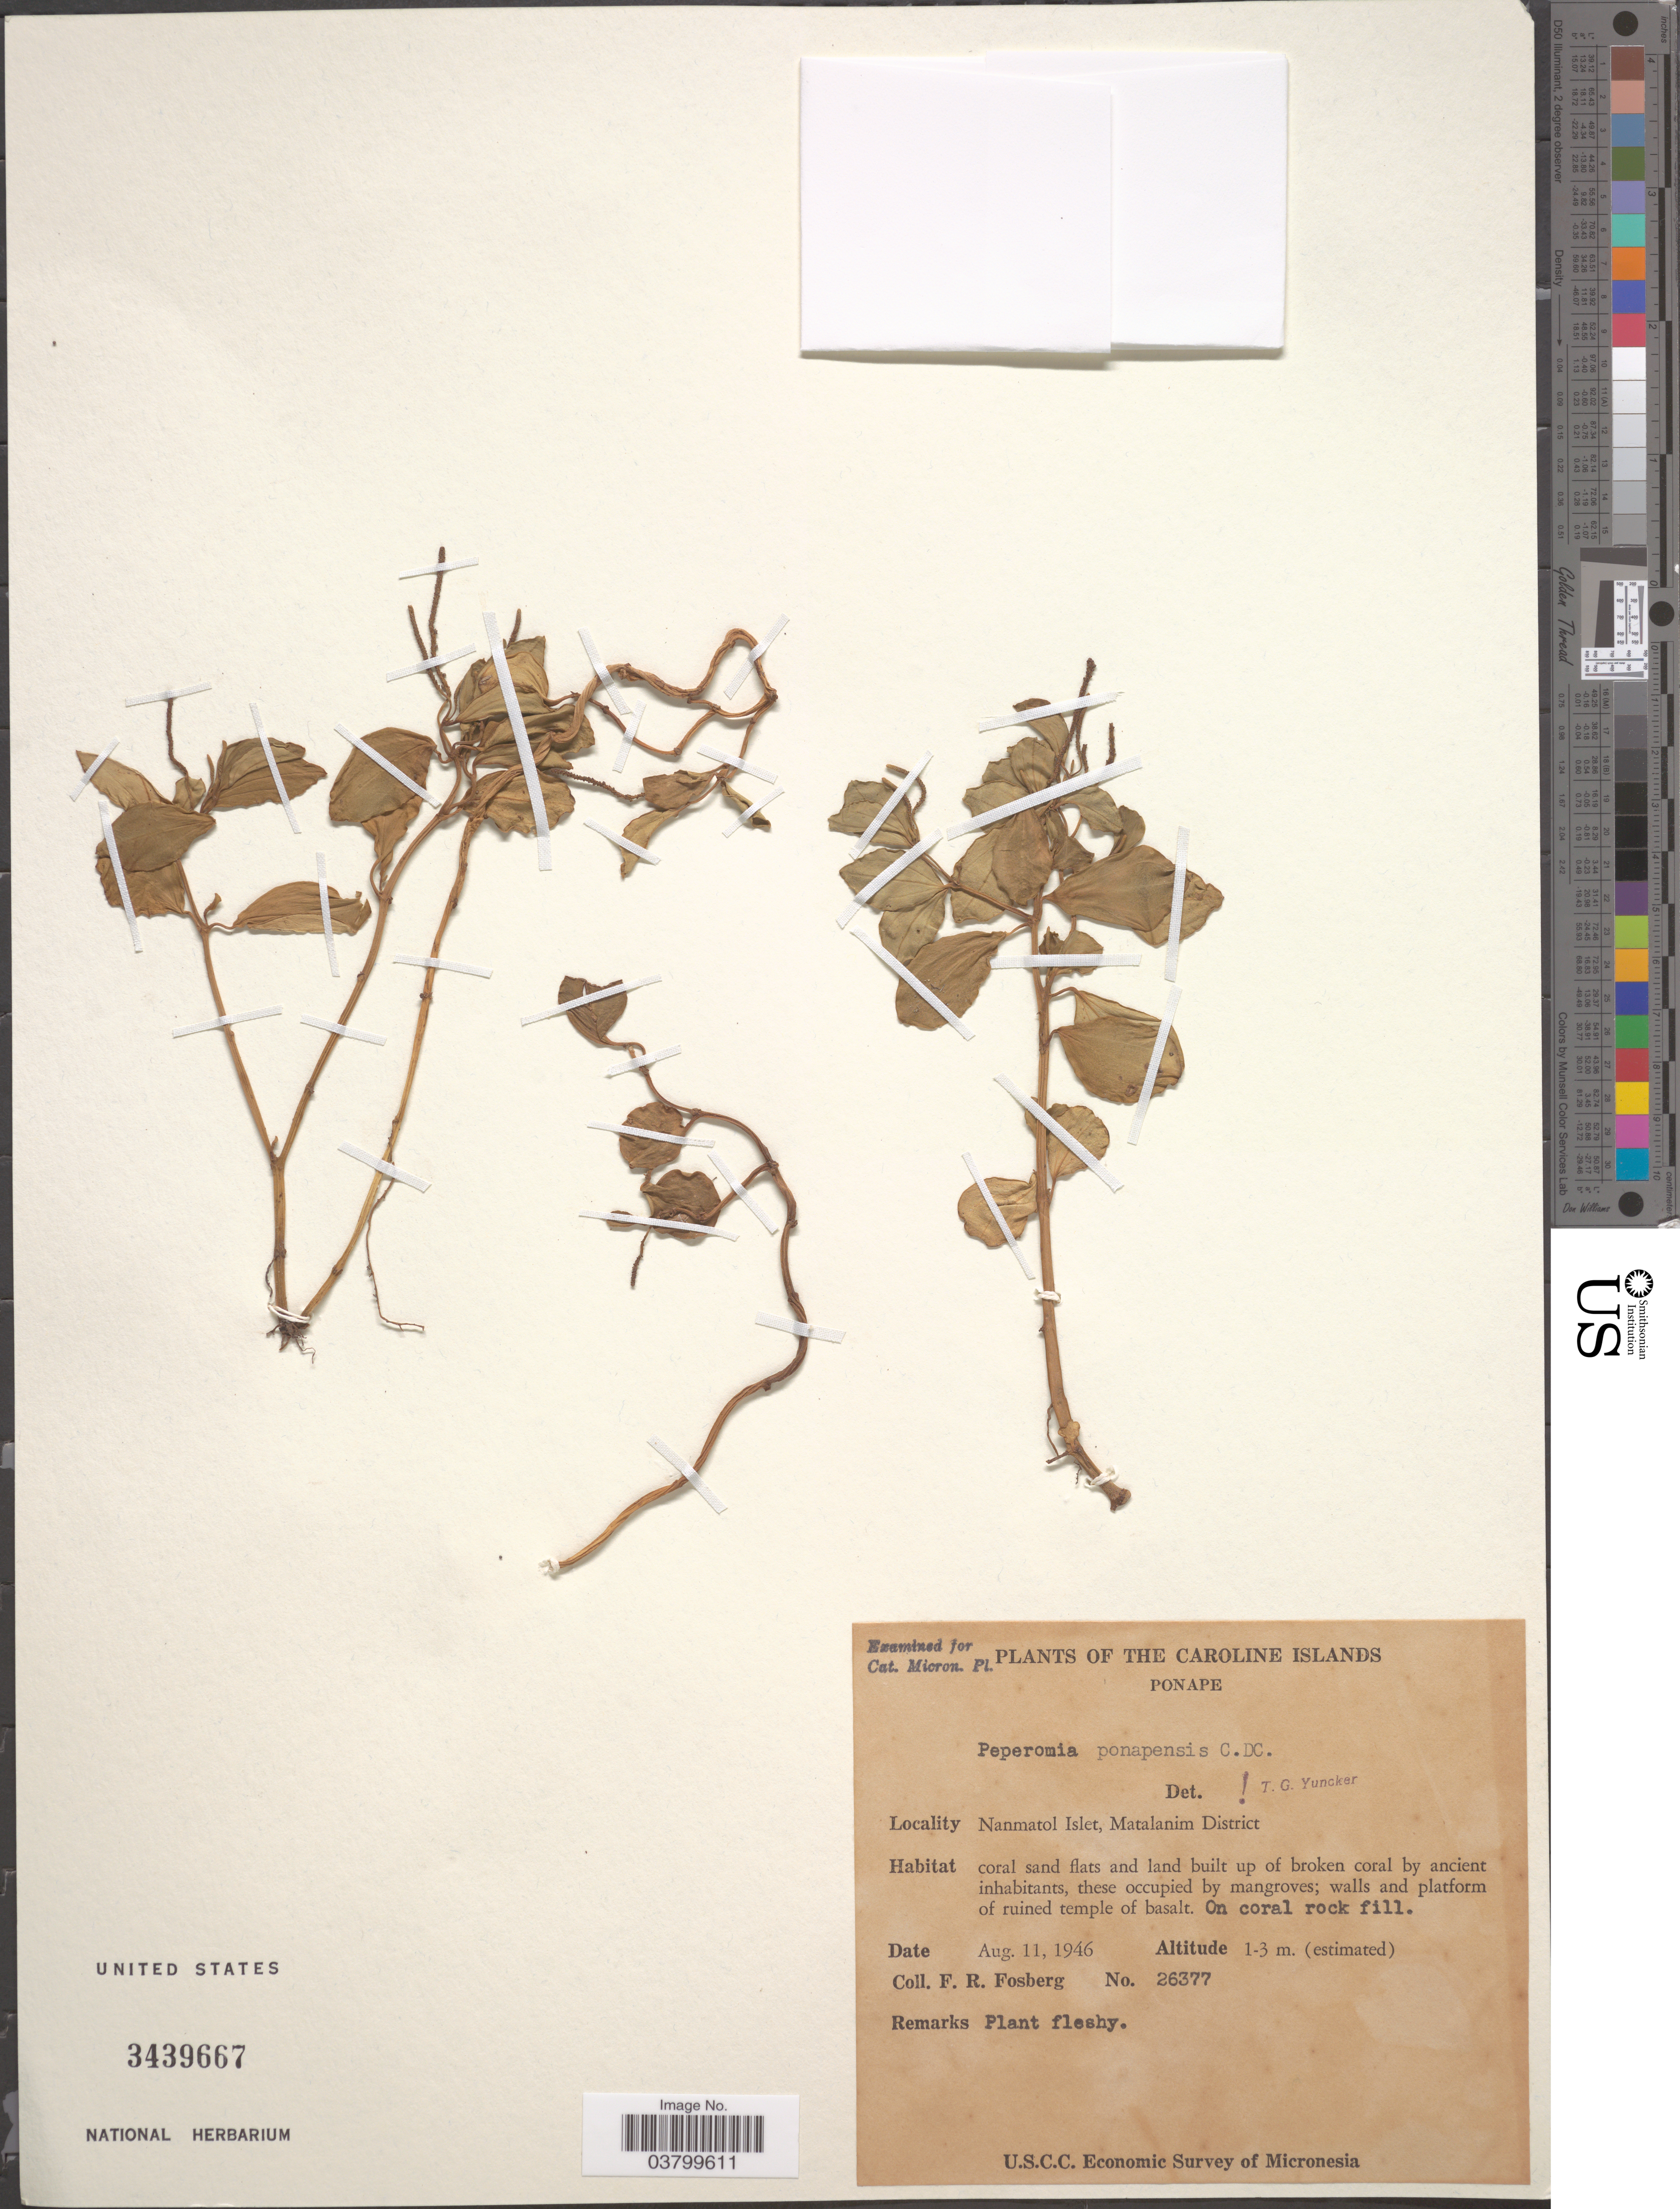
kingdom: Plantae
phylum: Tracheophyta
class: Magnoliopsida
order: Piperales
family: Piperaceae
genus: Peperomia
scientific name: Peperomia ponapensis var. ponapensis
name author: C. DC.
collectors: F. R. Fosberg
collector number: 26377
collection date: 1946-08-11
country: Micronesia, Federated States of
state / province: Pohnpei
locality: The Caroline Islands. Ponape. Nanmatol Islet, Matalanim District.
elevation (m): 1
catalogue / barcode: US 3439667